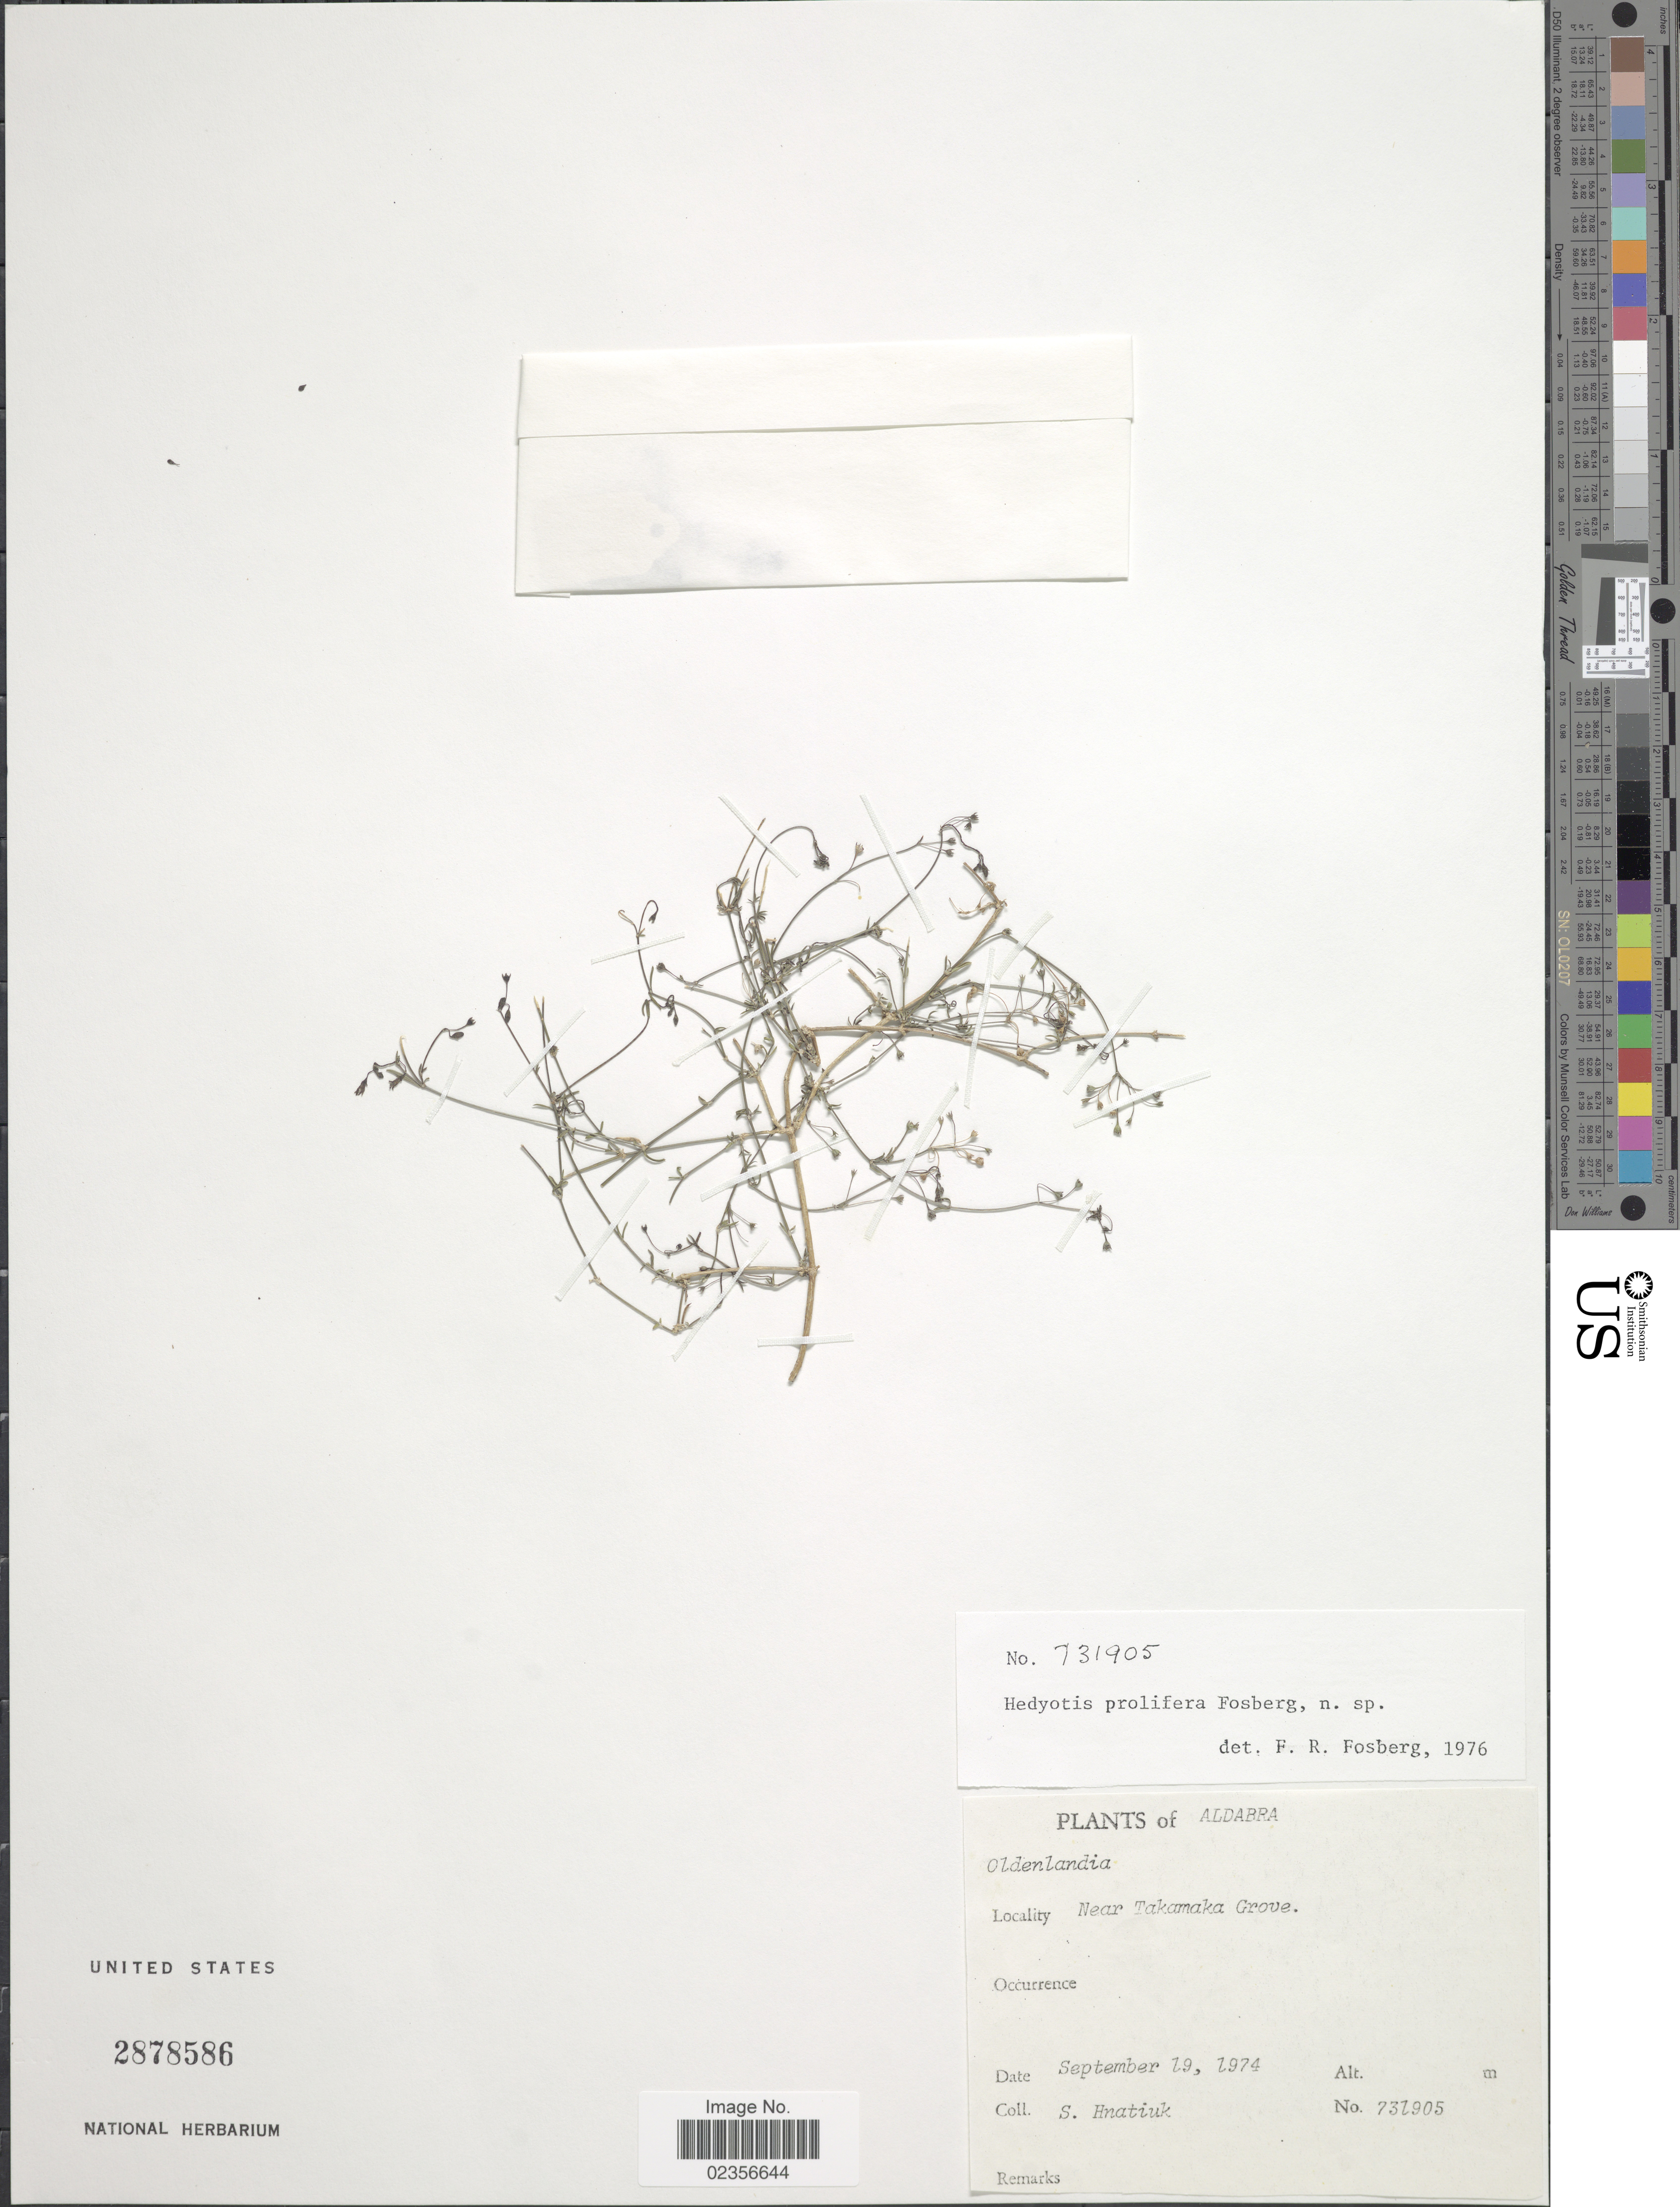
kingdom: Plantae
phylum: Tracheophyta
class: Magnoliopsida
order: Gentianales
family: Rubiaceae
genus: Hedyotis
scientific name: Hedyotis prolifera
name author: Fosberg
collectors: R. Hnatiuk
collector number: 731905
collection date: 1974-09-19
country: Seychelles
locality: Aldabra near Takamaka Grove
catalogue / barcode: US 2878586